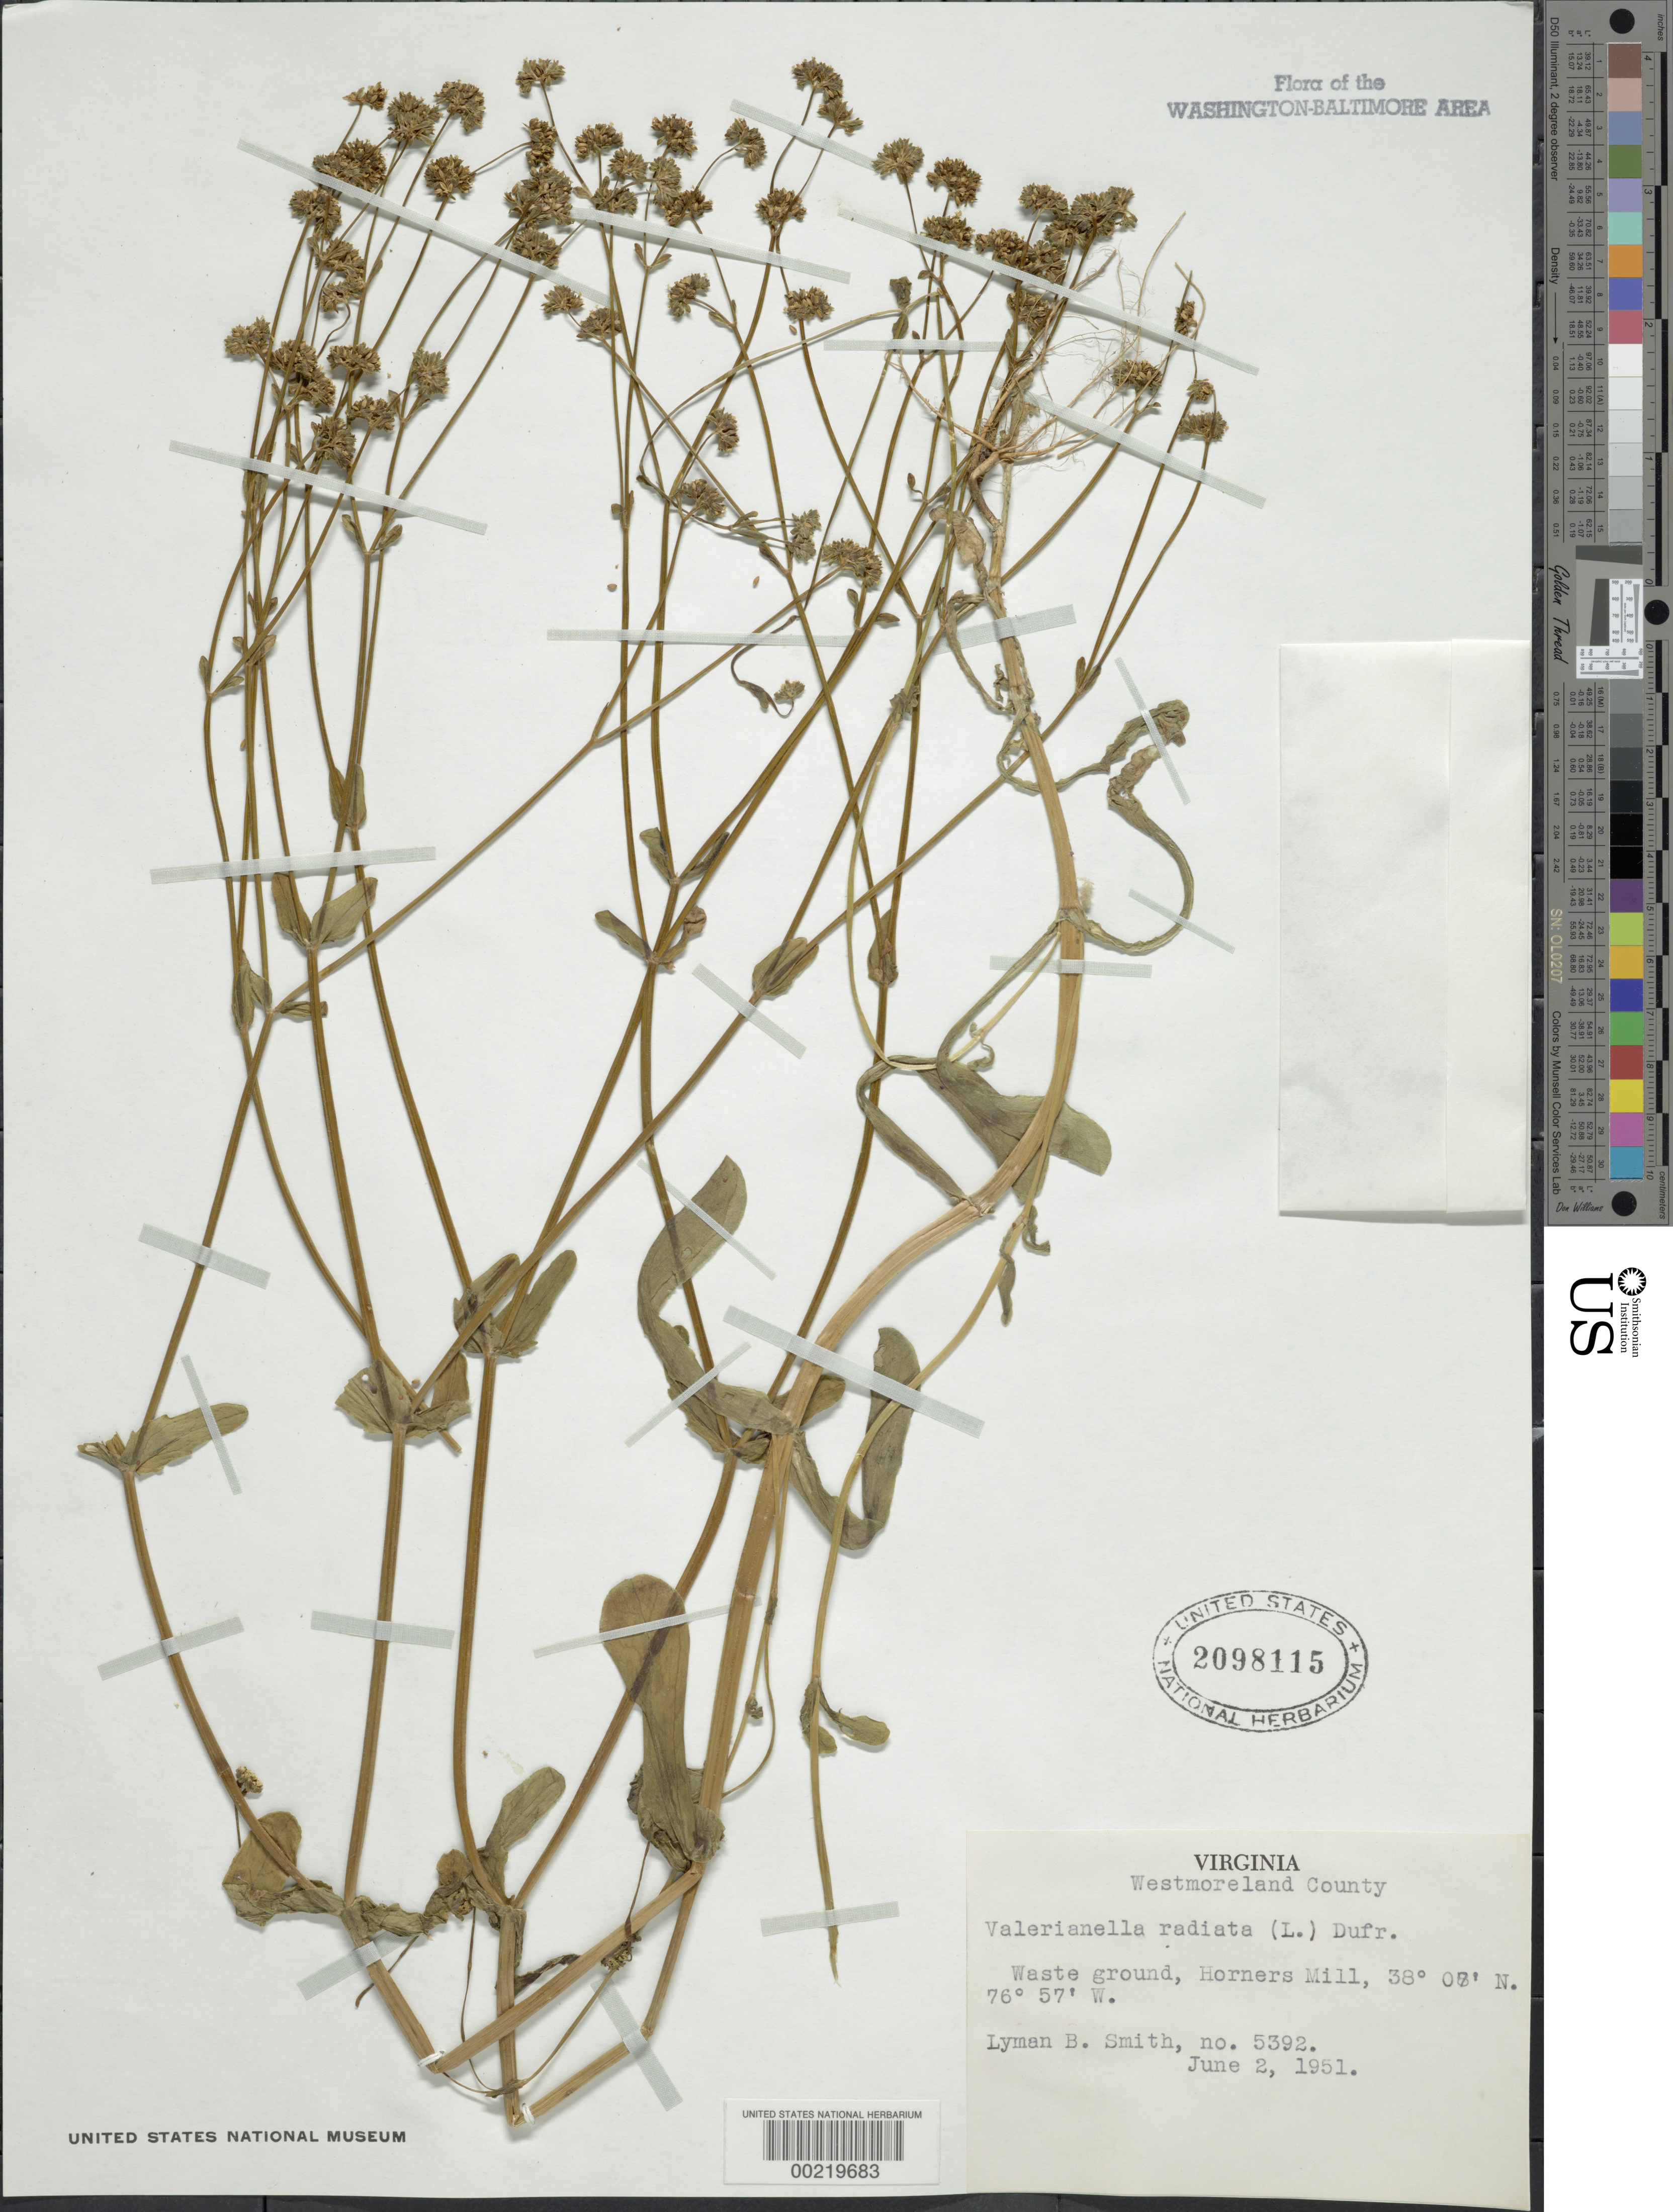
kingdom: Plantae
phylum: Tracheophyta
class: Magnoliopsida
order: Dipsacales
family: Caprifoliaceae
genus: Valerianella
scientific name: Valerianella radiata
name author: (L.) Dufr.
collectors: L. Smith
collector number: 5392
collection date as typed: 02 Jun 1951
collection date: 1951-06-02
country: United States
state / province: Virginia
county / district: Westmoreland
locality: Horners Mill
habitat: Waste ground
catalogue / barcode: US 2098115